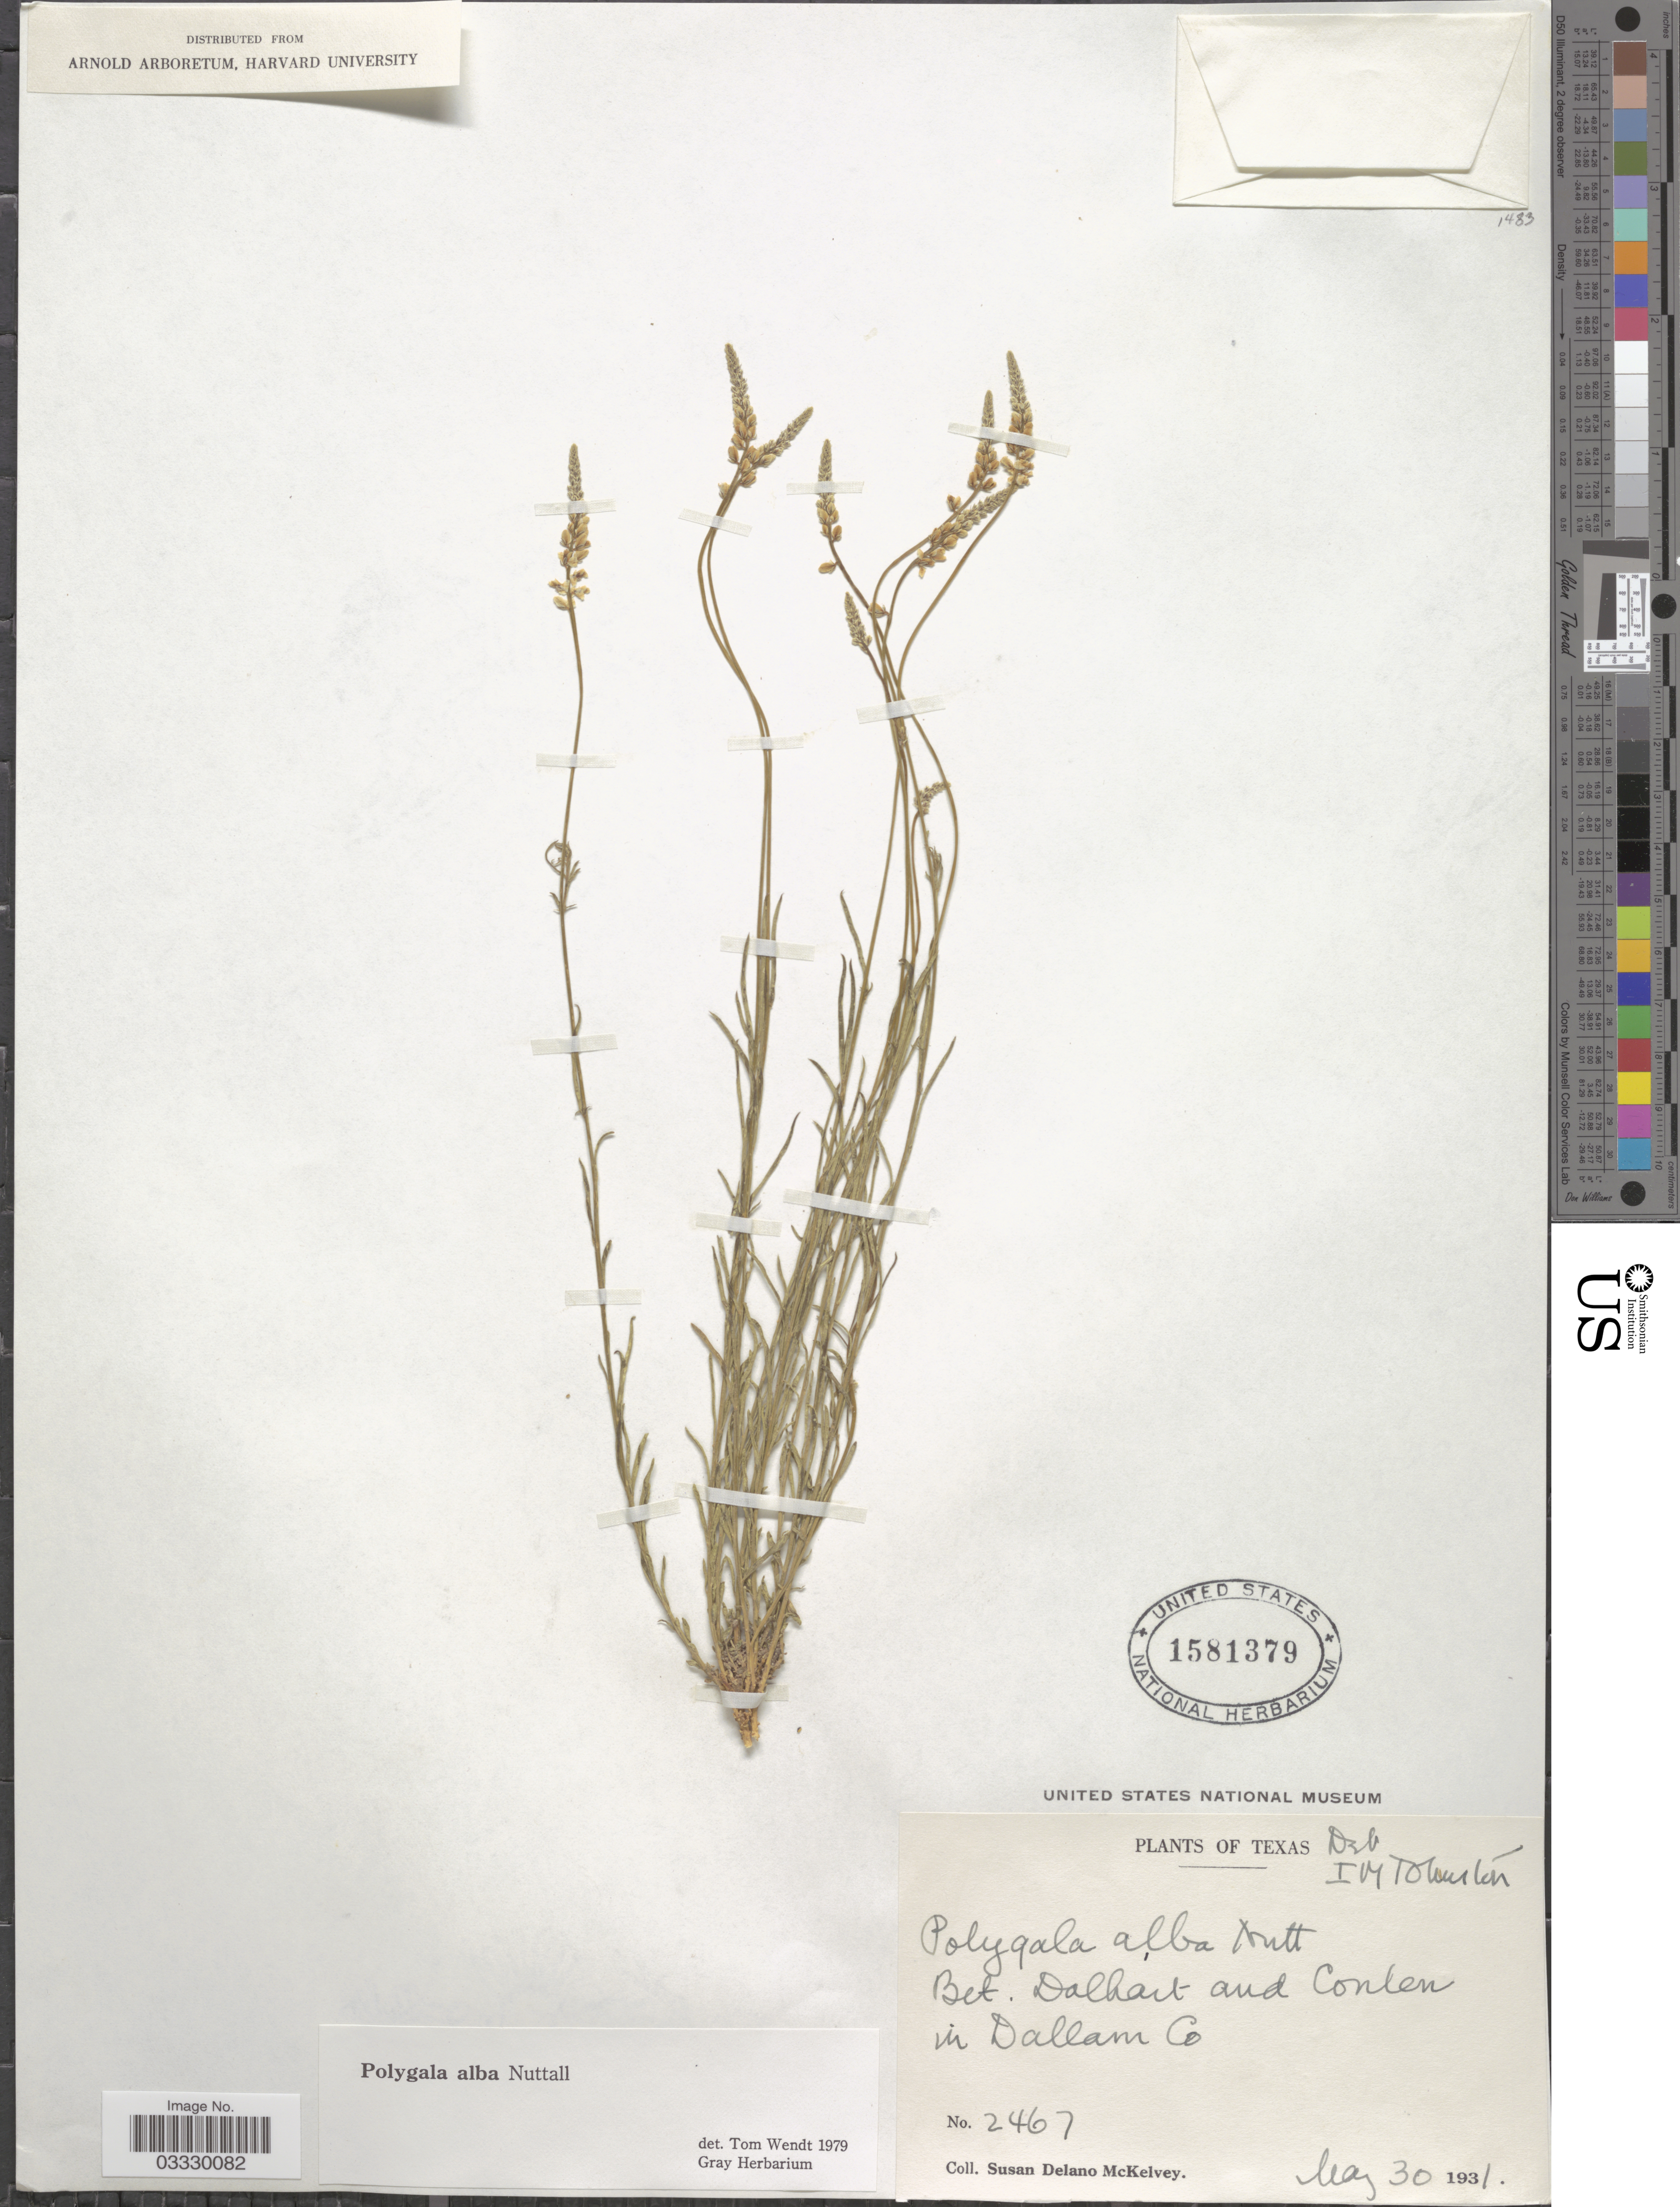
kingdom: Plantae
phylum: Tracheophyta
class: Magnoliopsida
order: Fabales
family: Polygalaceae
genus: Polygala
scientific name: Polygala alba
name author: Nutt.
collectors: S. A. McKelvey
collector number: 2467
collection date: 1931-05-30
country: United States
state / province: Texas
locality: Bet. Dalhart and Conten in Dallam Co.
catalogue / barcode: US 1581379